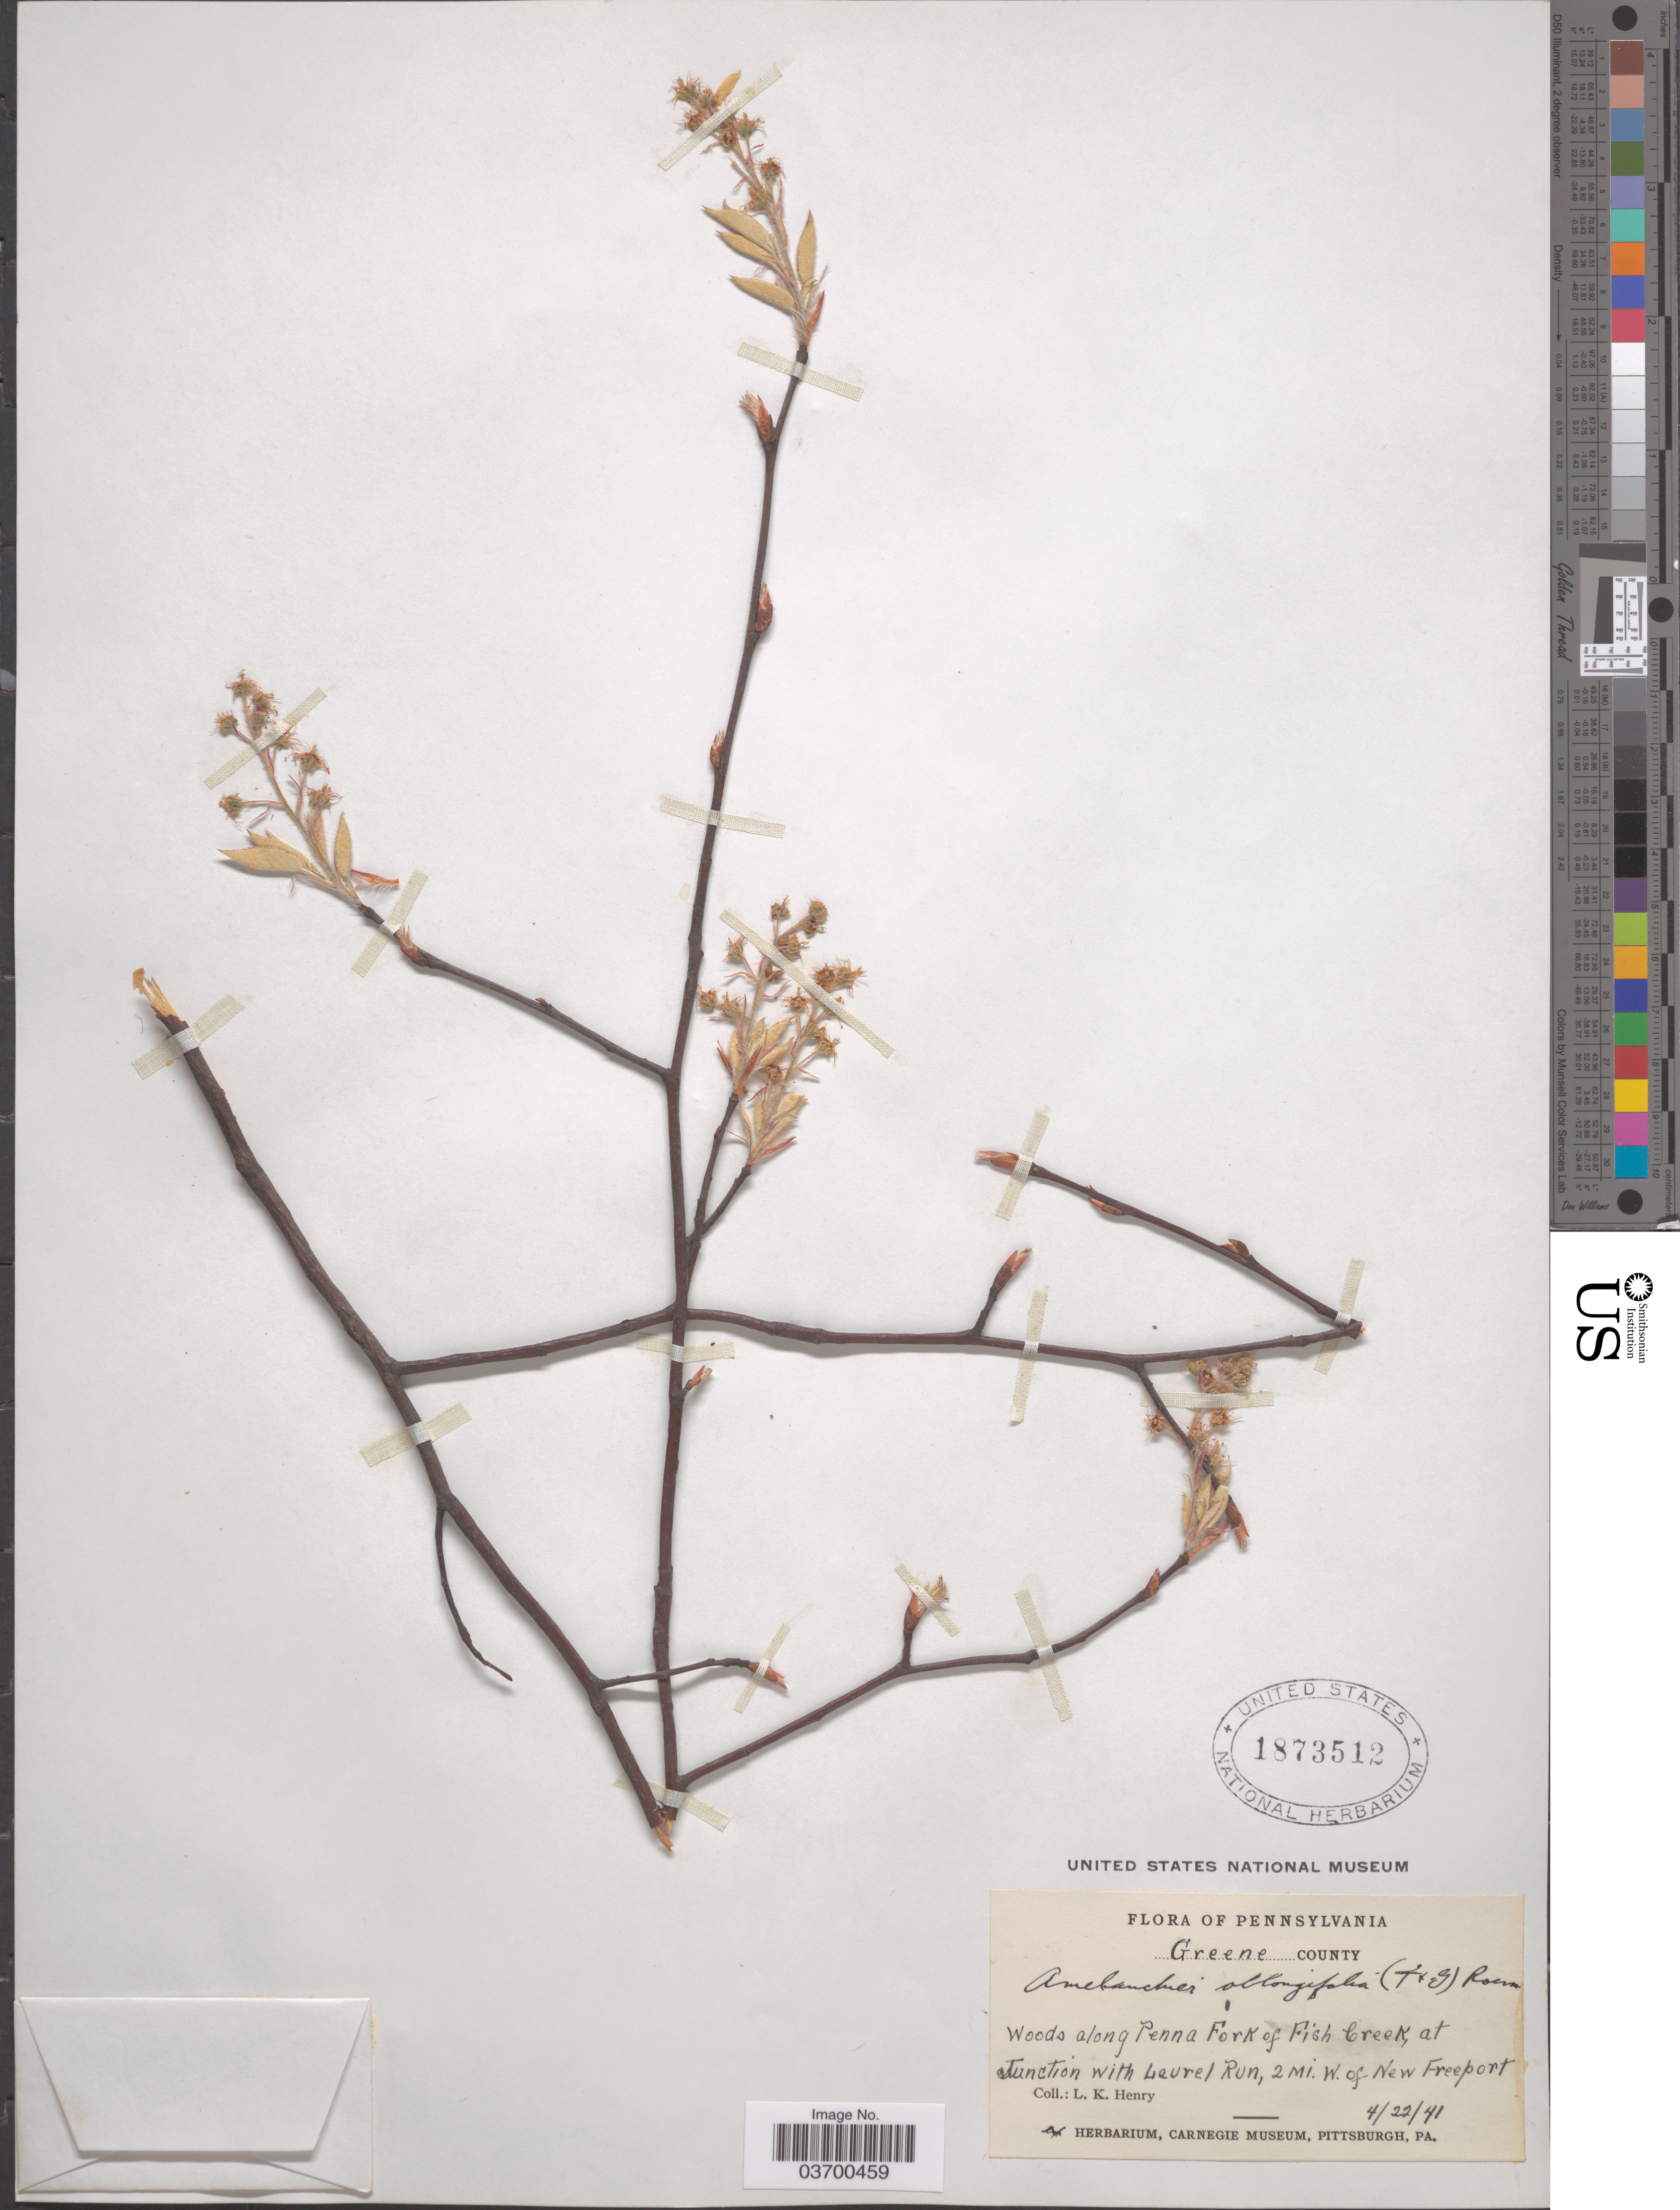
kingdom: Plantae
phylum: Tracheophyta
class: Magnoliopsida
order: Rosales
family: Rosaceae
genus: Amelanchier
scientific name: Amelanchier canadensis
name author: (L.) Medic.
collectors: L. K. Henry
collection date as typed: Transcribed d/m/y: 22/4/41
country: United States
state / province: Pennsylvania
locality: Greene County. Woods along Penna Fork of Fish Creek, at Junction with Laurel Run, 2 mi. W. of New Freeport.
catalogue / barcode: US 1873512